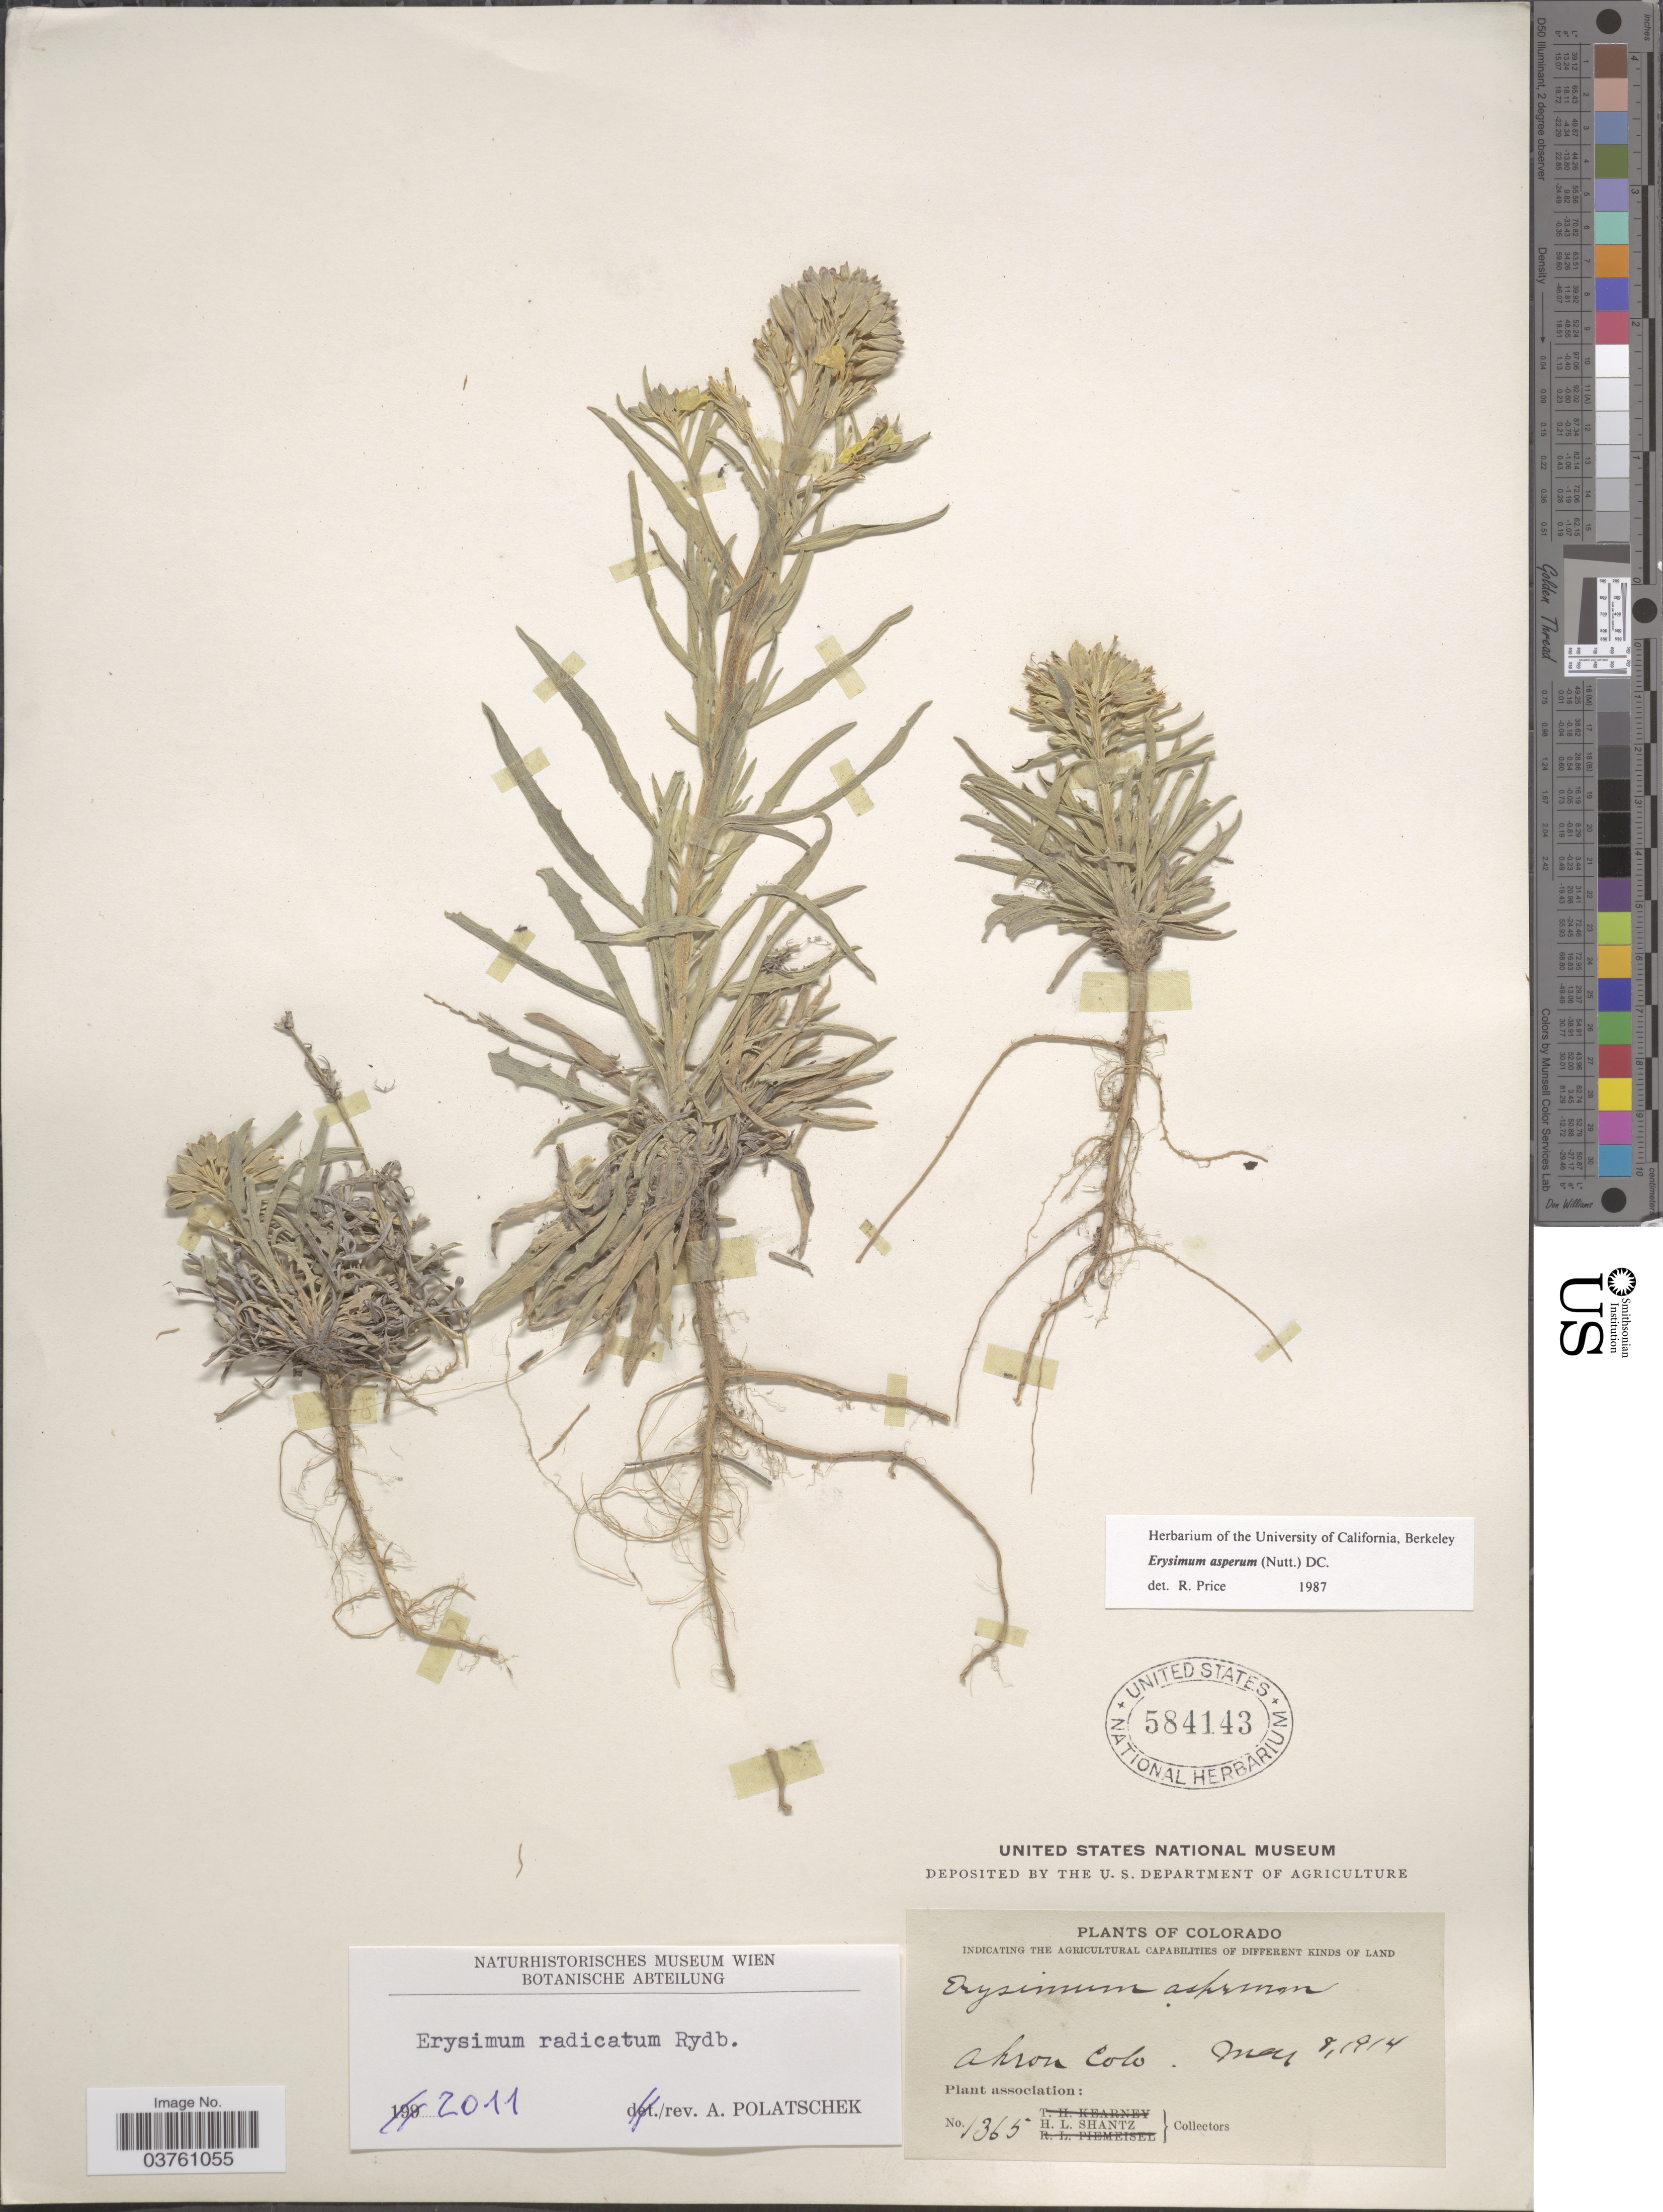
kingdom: Plantae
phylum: Tracheophyta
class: Magnoliopsida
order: Brassicales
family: Brassicaceae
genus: Erysimum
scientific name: Erysimum radicatum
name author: Rydb.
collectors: H. Shantz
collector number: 1365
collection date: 1914-05-08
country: United States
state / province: Colorado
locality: Akron.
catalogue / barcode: US 584143